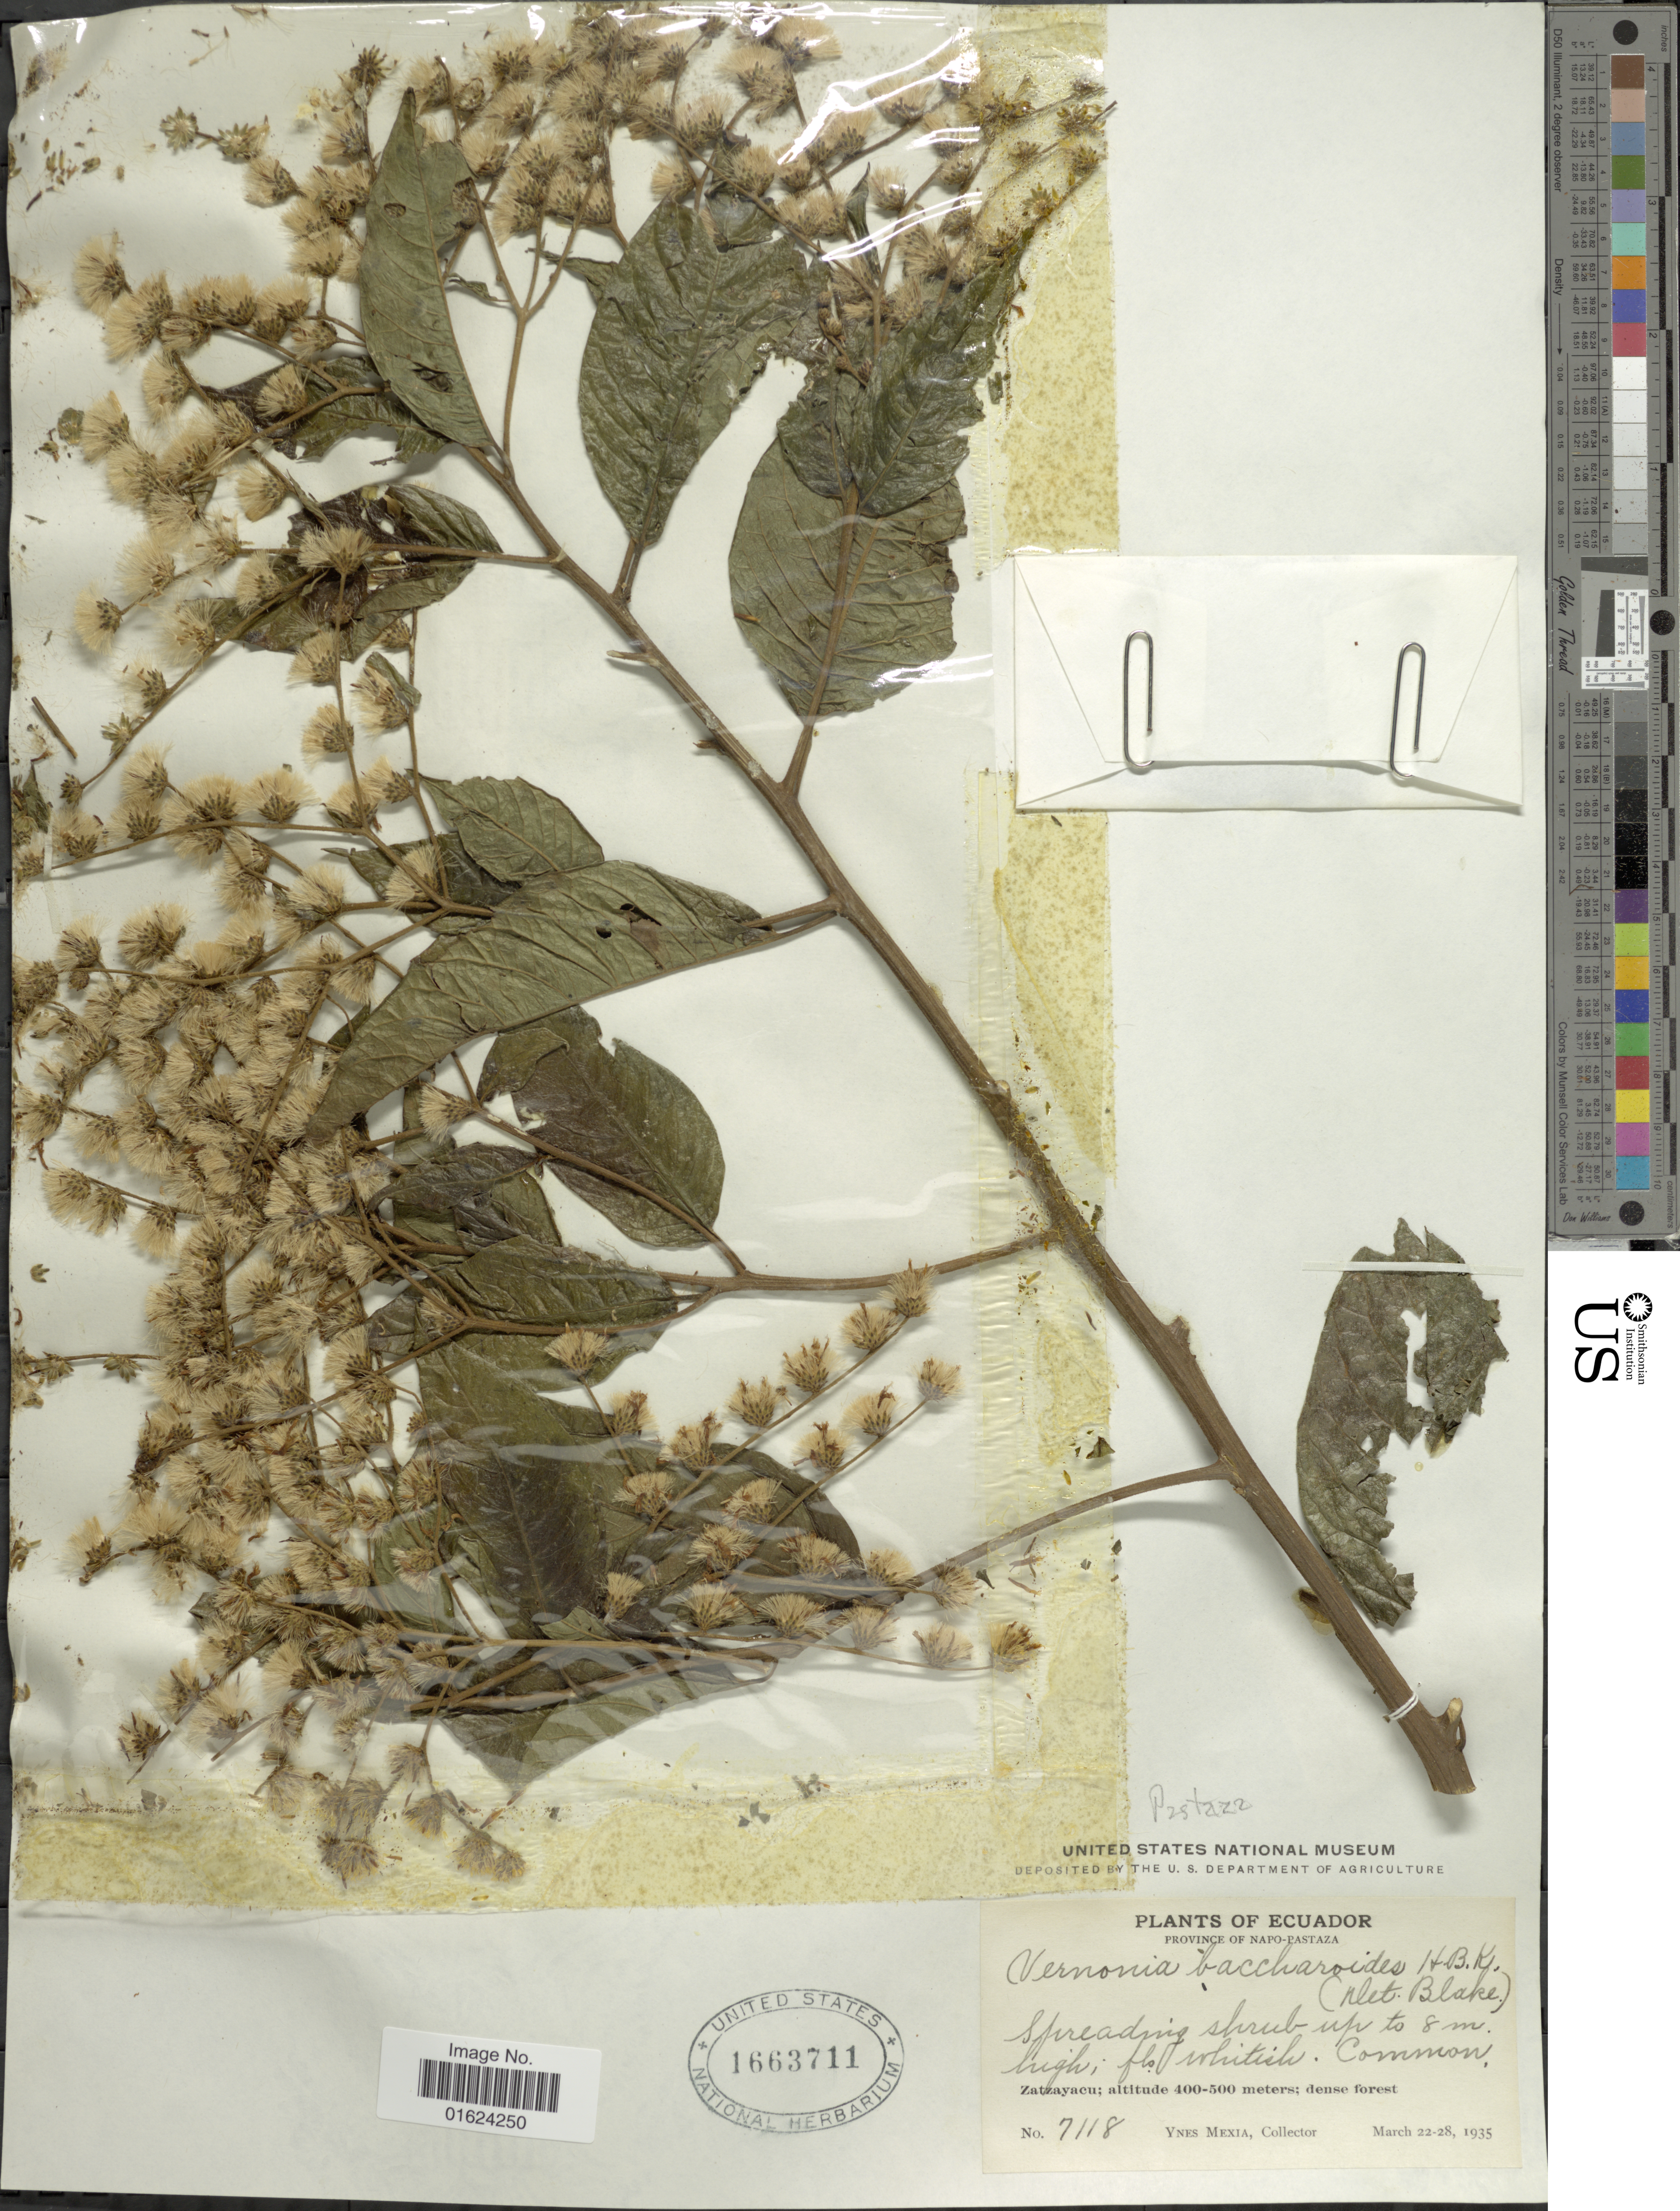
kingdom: Plantae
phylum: Tracheophyta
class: Magnoliopsida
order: Asterales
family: Asteraceae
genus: Vernonanthura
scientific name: Vernonanthura patens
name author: (Kunth) H. Rob.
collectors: Y. Mexia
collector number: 7118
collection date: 1935-03-22/1935-03-28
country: Ecuador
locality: Ecuador. Zatzayacu, Province Napo-Pastaza.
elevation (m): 400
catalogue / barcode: US 1663711